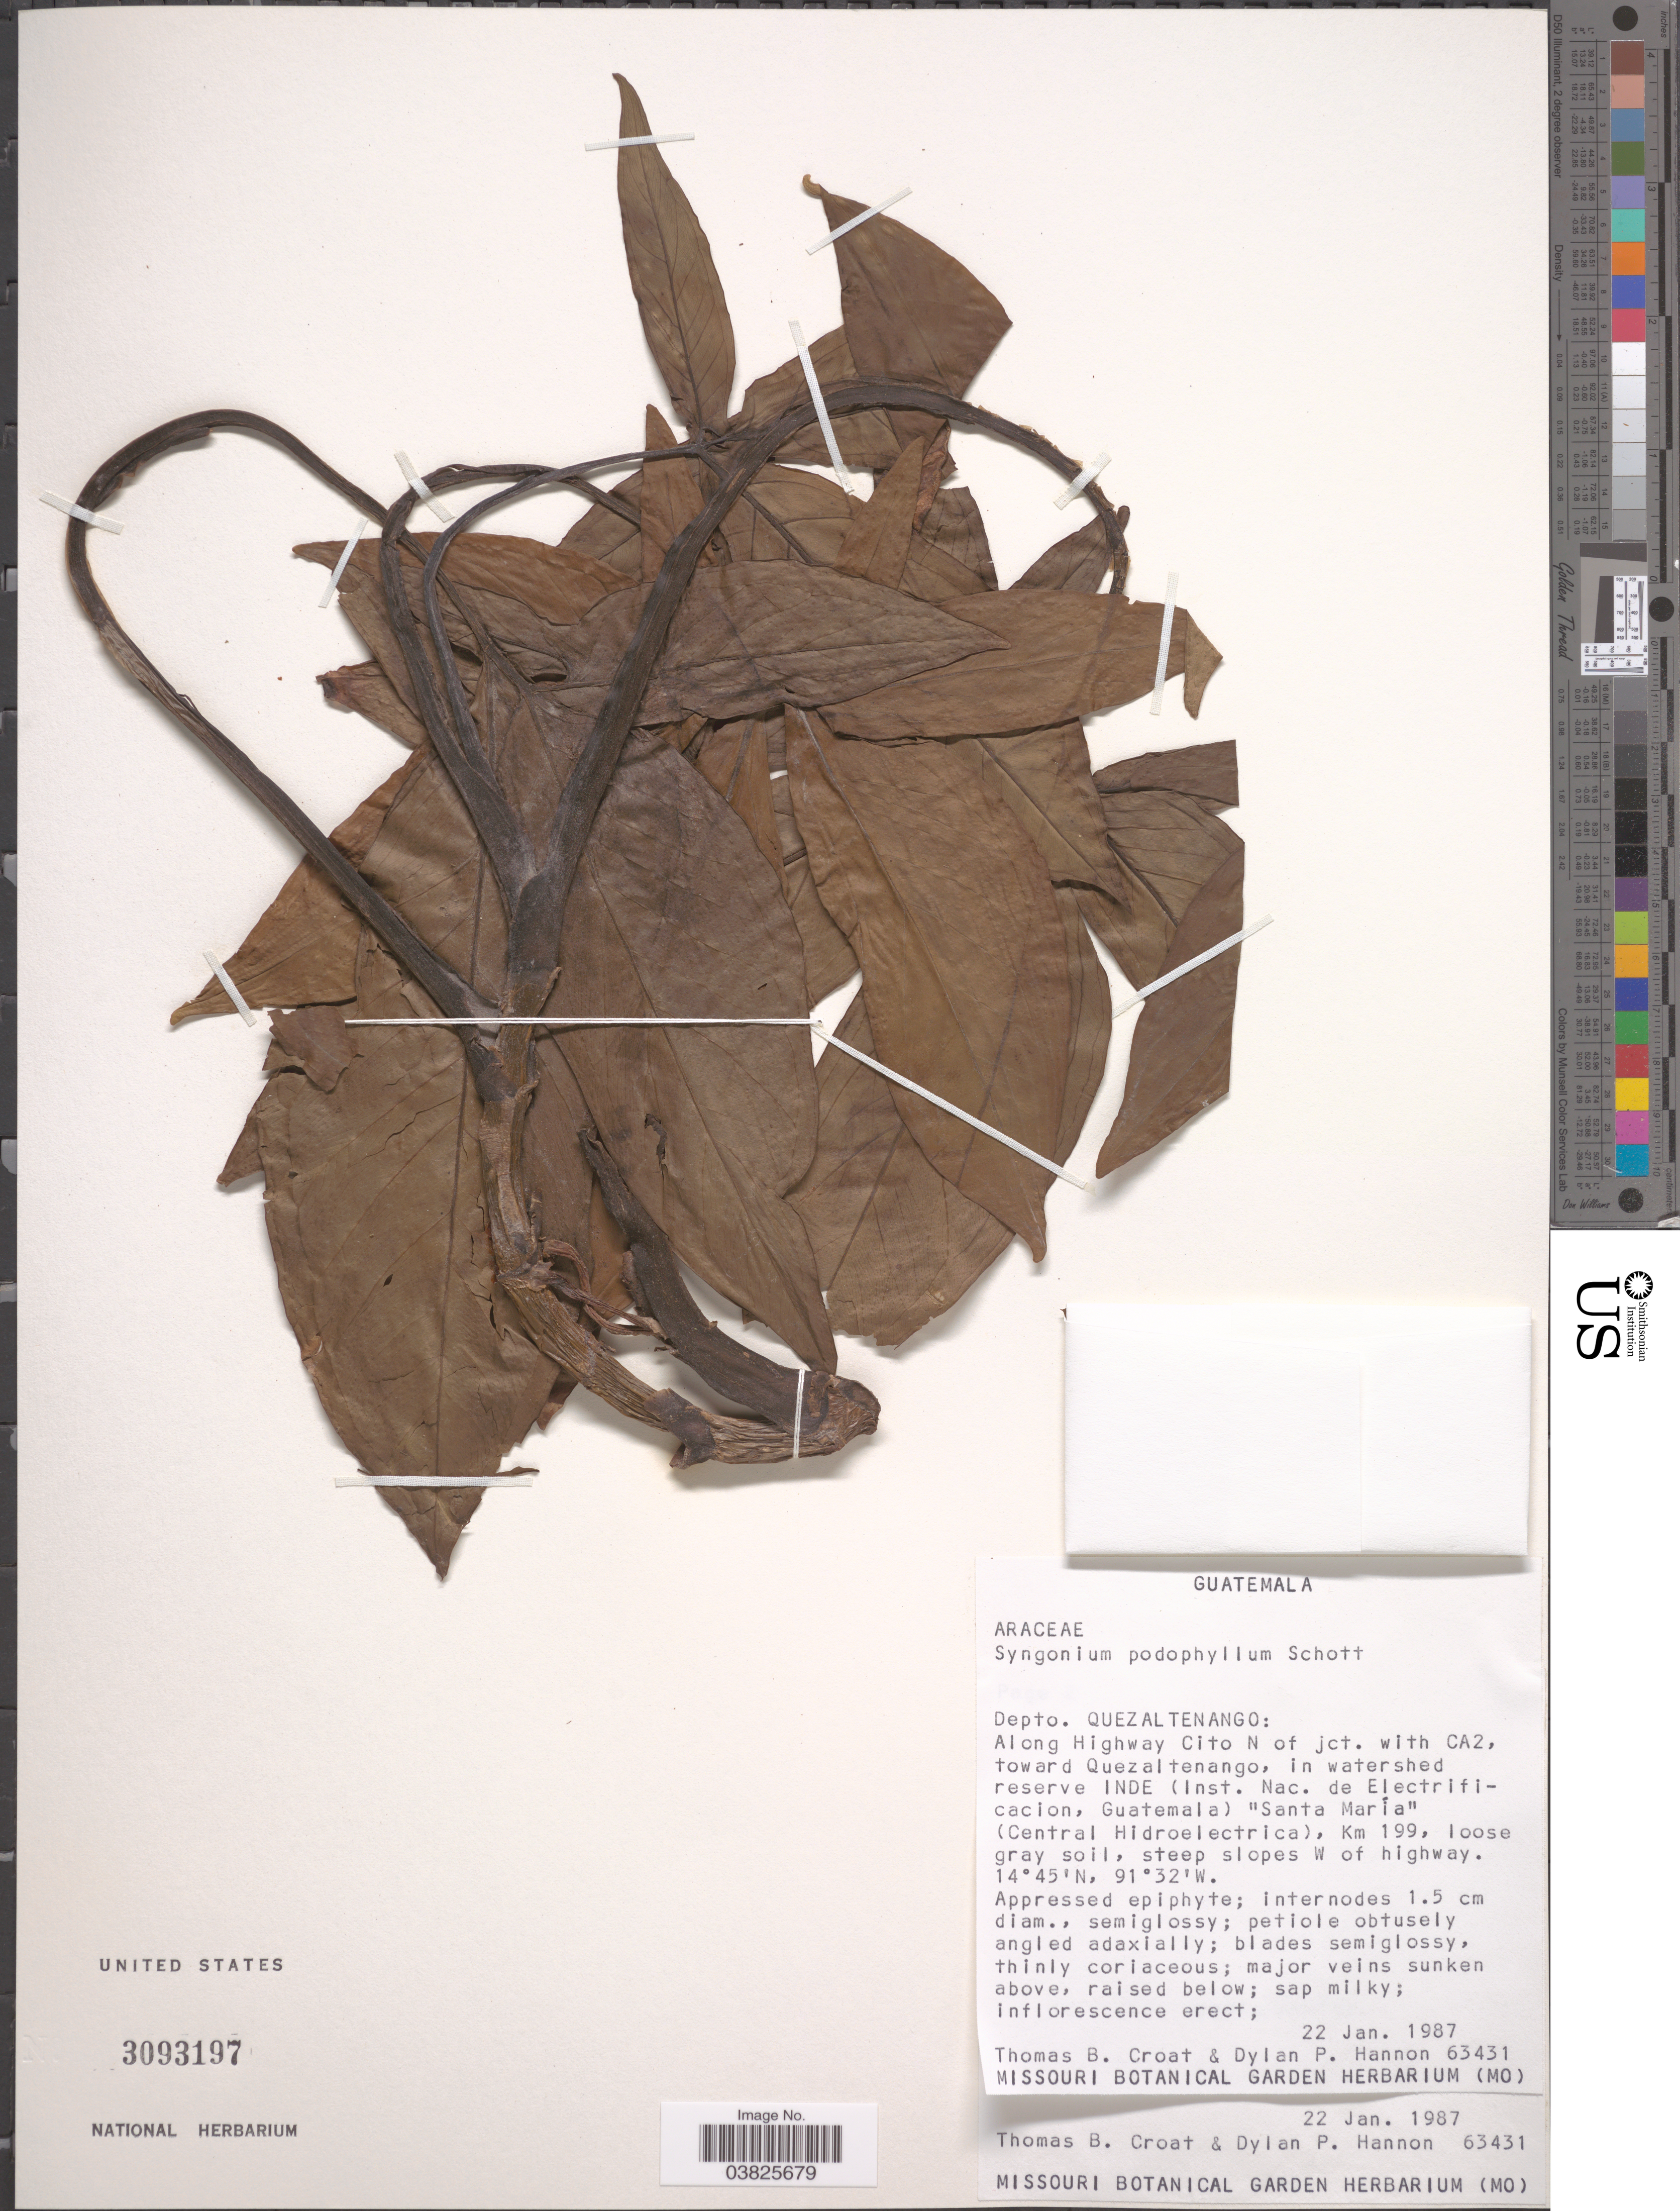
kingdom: Plantae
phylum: Tracheophyta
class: Liliopsida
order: Alismatales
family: Araceae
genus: Syngonium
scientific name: Syngonium podophyllum 'Lemon-Lime'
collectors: T. B. Croat & D. Hannon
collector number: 63431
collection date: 1987-01-22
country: Guatemala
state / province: Quetzaltenango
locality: Depto. Quezaltenango: Along Highway Cito n of jct. with CA2, toward Quezaltenango, in watershed reserve INDE (Inst. Nac. de Electrificacion). "Santa María" (Central Hidroelectrica), Km 199, steep slopes W of highway.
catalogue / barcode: US 3093197